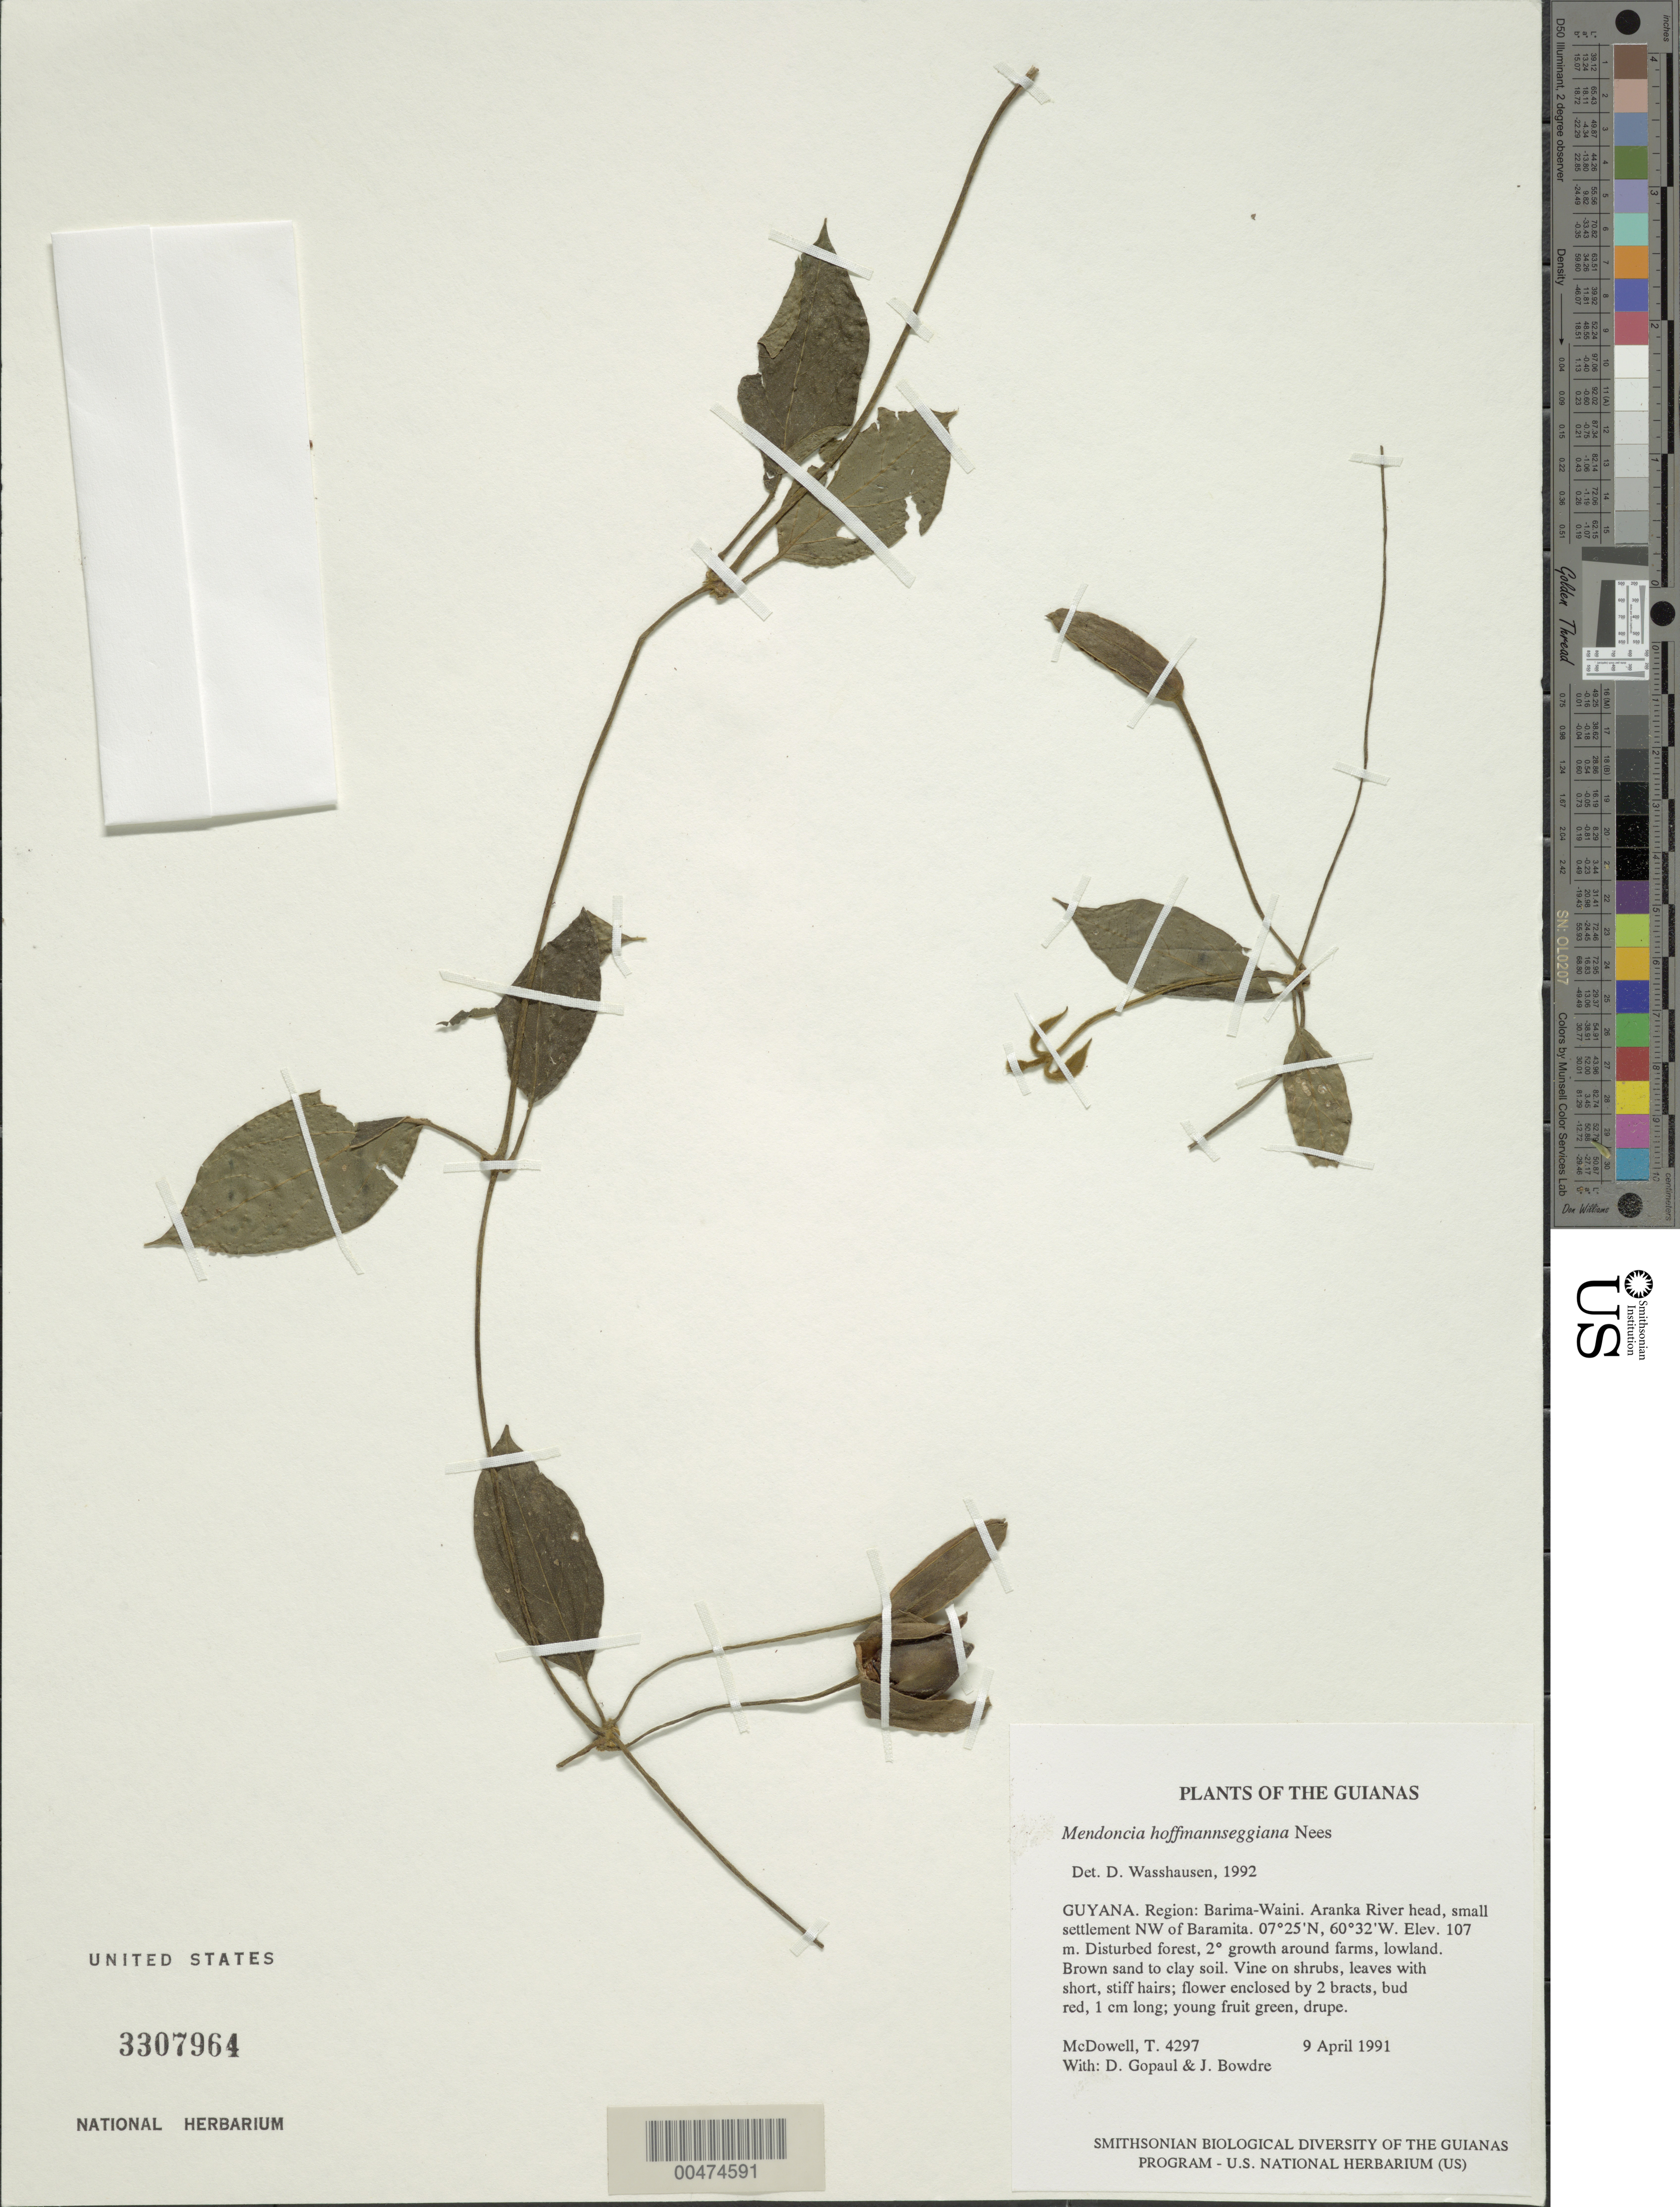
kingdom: Plantae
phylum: Tracheophyta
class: Magnoliopsida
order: Lamiales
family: Acanthaceae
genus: Mendoncia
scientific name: Mendoncia hoffmannseggiana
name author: Nees in DC.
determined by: Wasshausen, Dieter C., (BOT), Smithsonian Institution - National Museum of Natural History (UNITED STATES)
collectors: T. McDowell, D. Gopaul & J. Bowdre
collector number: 4297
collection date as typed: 9 April 1991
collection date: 1991-04-09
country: Guyana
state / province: Barima-Waini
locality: Aranka River head, small settlement NW of Baramita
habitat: Disturbed forest, secondary growth around farms, lowland. Brown sand to clay soil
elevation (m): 107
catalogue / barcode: US 3307964